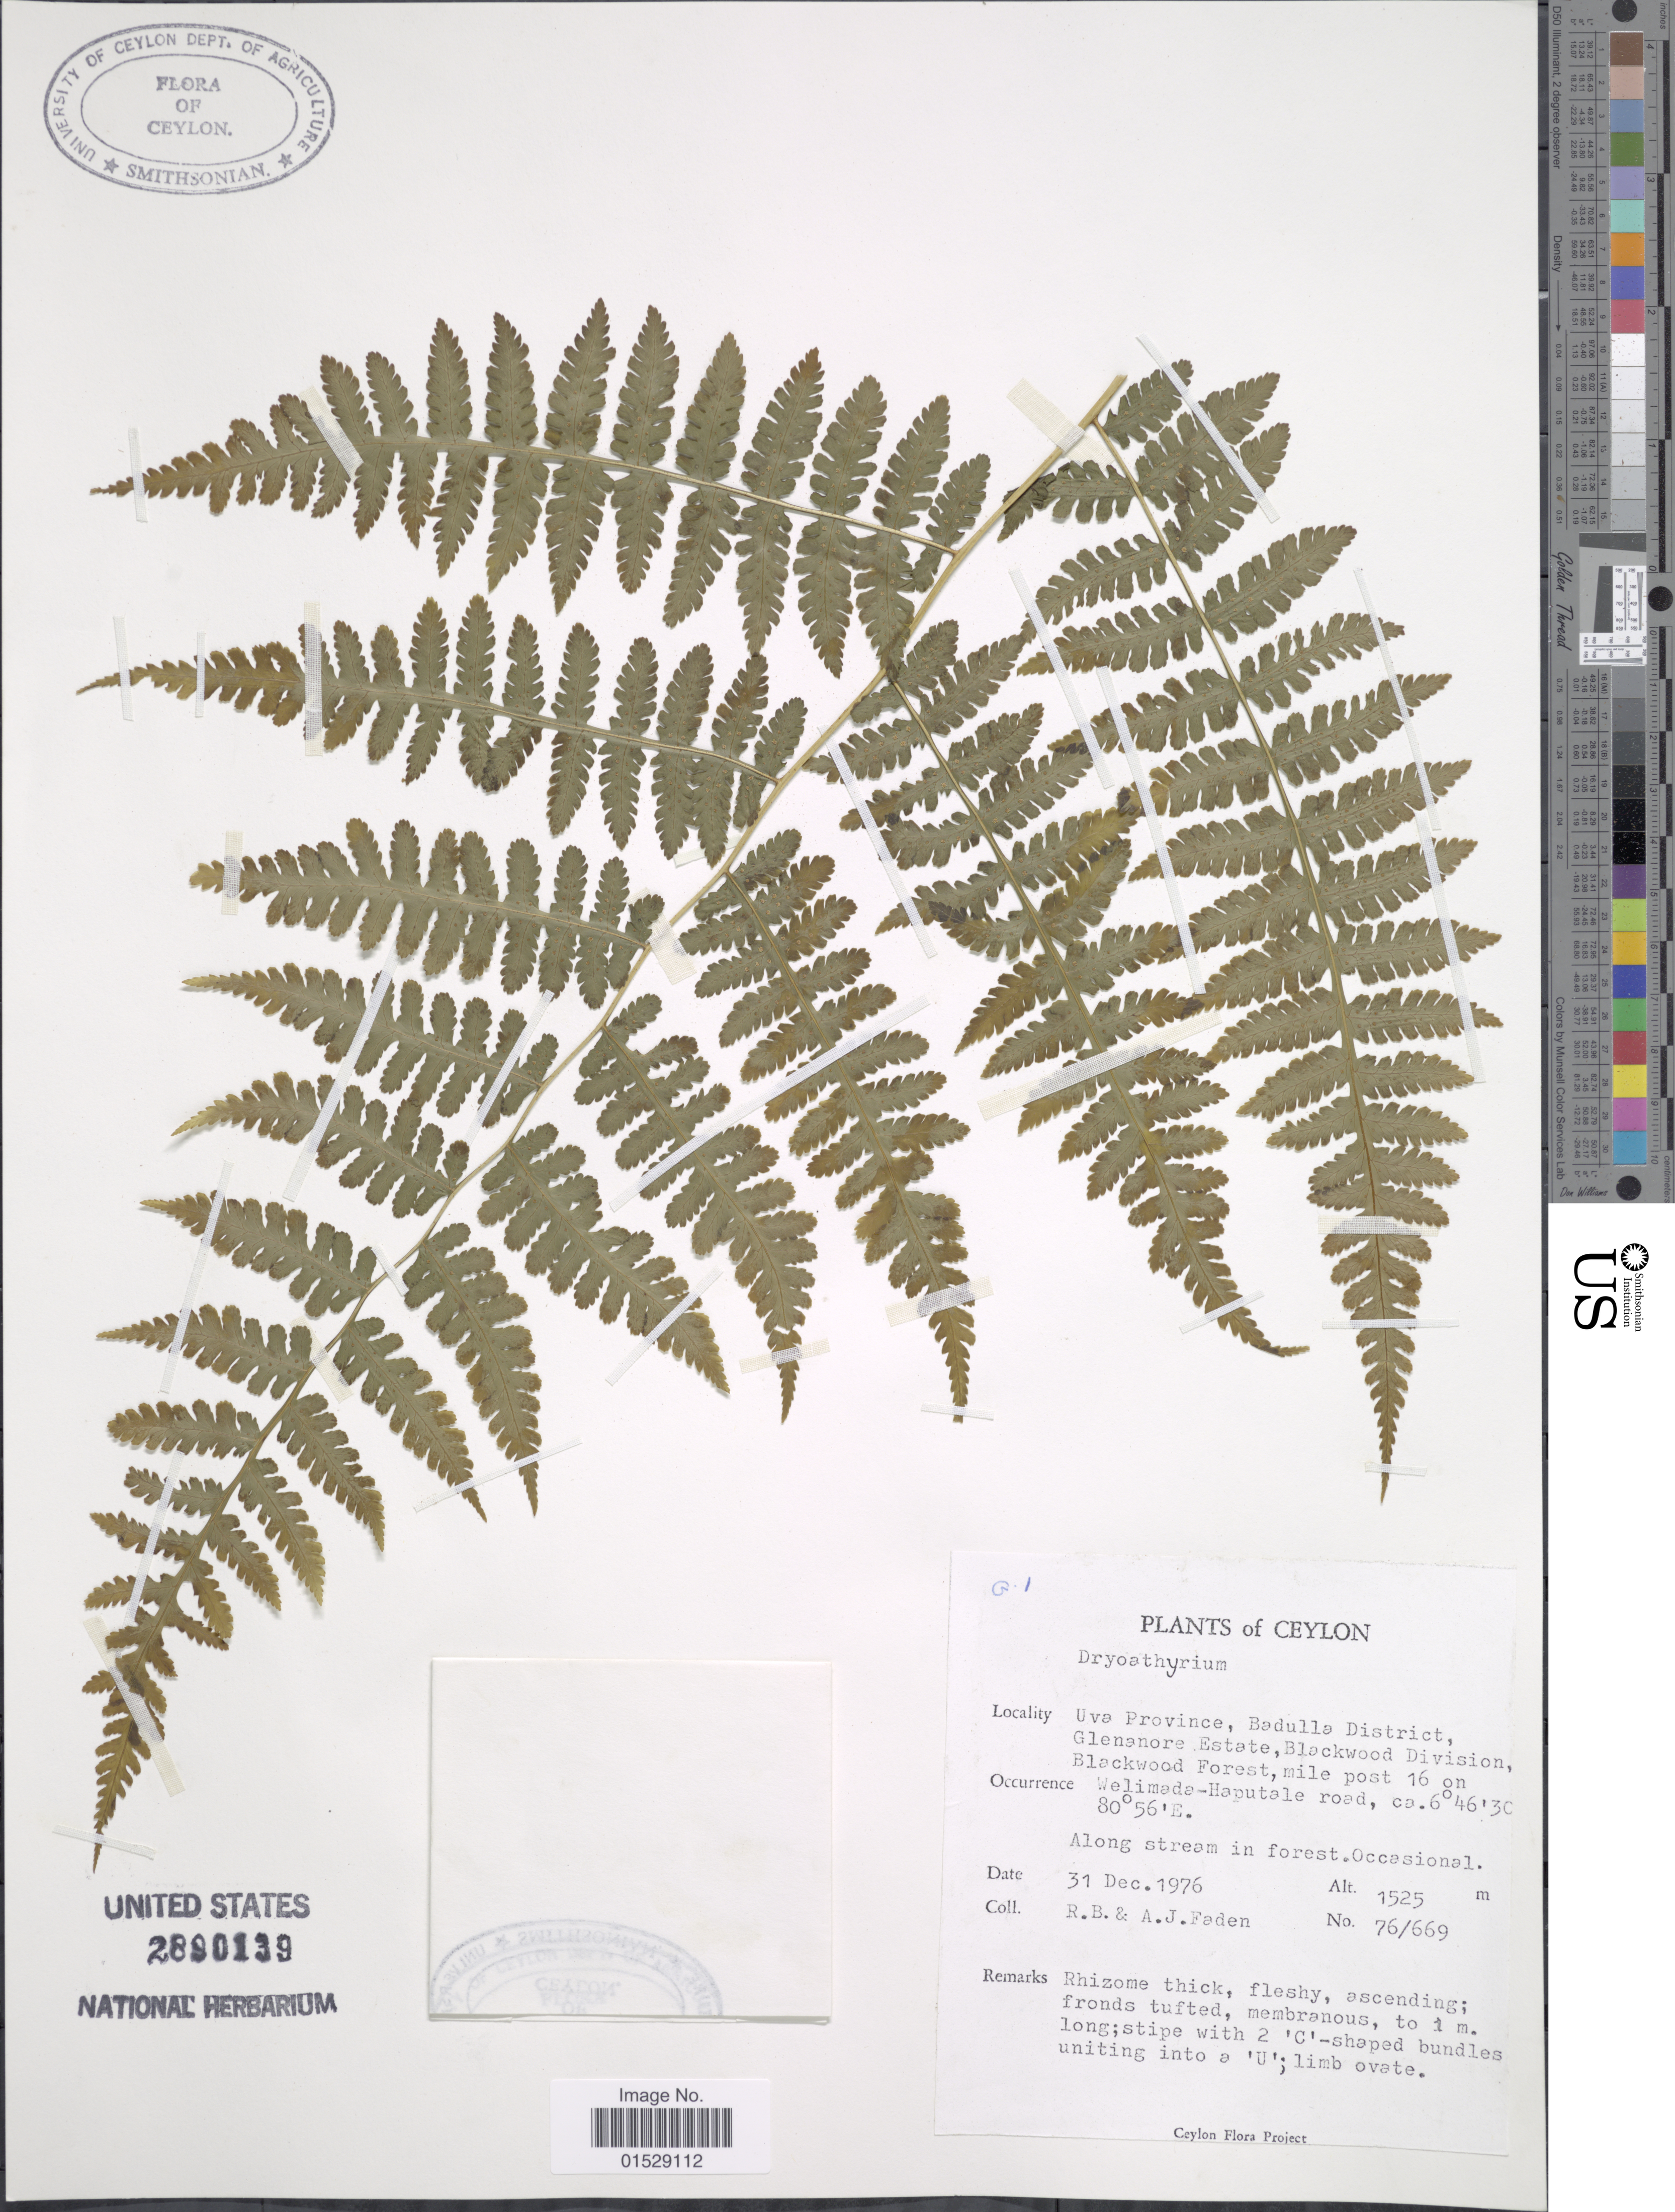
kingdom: Plantae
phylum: Tracheophyta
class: Polypodiopsida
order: Polypodiales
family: Athyriaceae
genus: Deparia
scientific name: Deparia sp.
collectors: R. B. Faden & A. J. Faden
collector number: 76/669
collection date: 1976-12-31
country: Sri Lanka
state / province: Uva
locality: Ceylon, Uva Province, Badulla District, Glenanore Estate, Blackwood Division, Blackwood forest, mile post 16 on Welimada-Haputale road. Along stream in forest.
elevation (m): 1525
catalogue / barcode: US 2890139